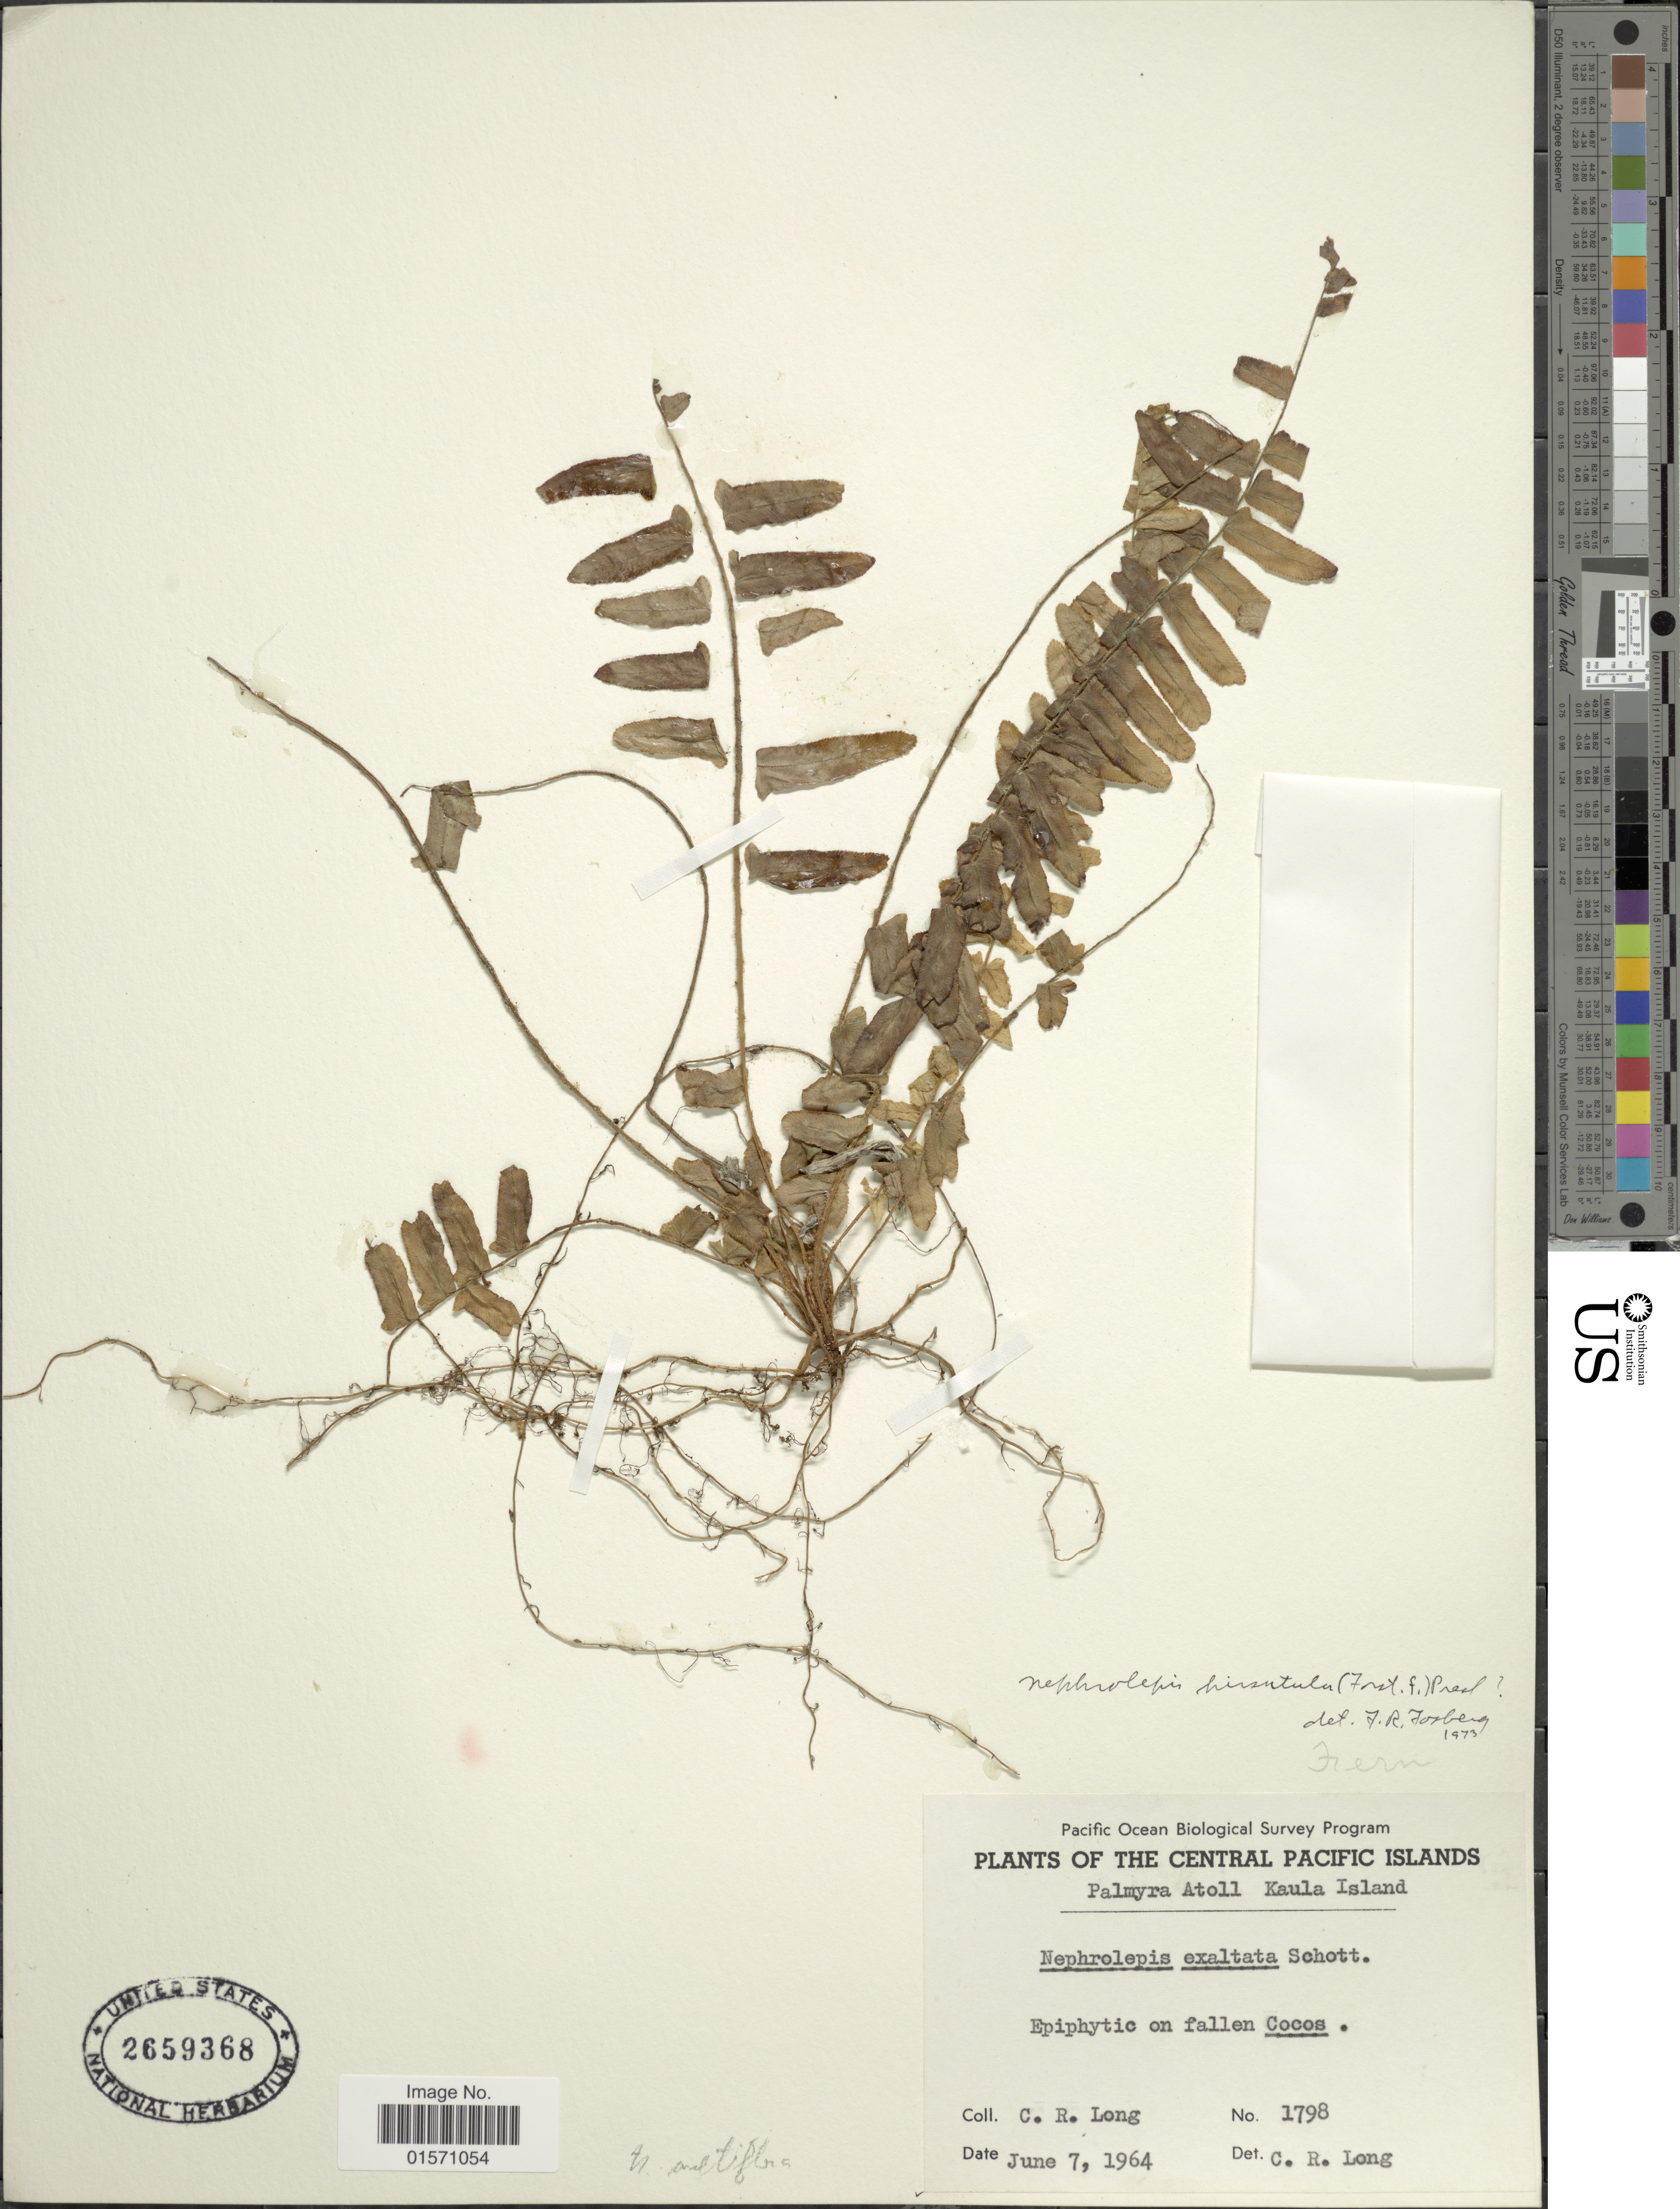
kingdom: Plantae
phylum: Tracheophyta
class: Polypodiopsida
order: Polypodiales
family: Nephrolepidaceae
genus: Nephrolepis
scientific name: Nephrolepis multiflora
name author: (Roxb.) F.M. Jarrett ex C.V. Morton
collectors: C. R. Long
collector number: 1798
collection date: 1964-06-07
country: U.S. Administered Pacific Islands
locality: Central Pacific Islands. Palmyra Atoll. Kaula Island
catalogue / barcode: US 2659368